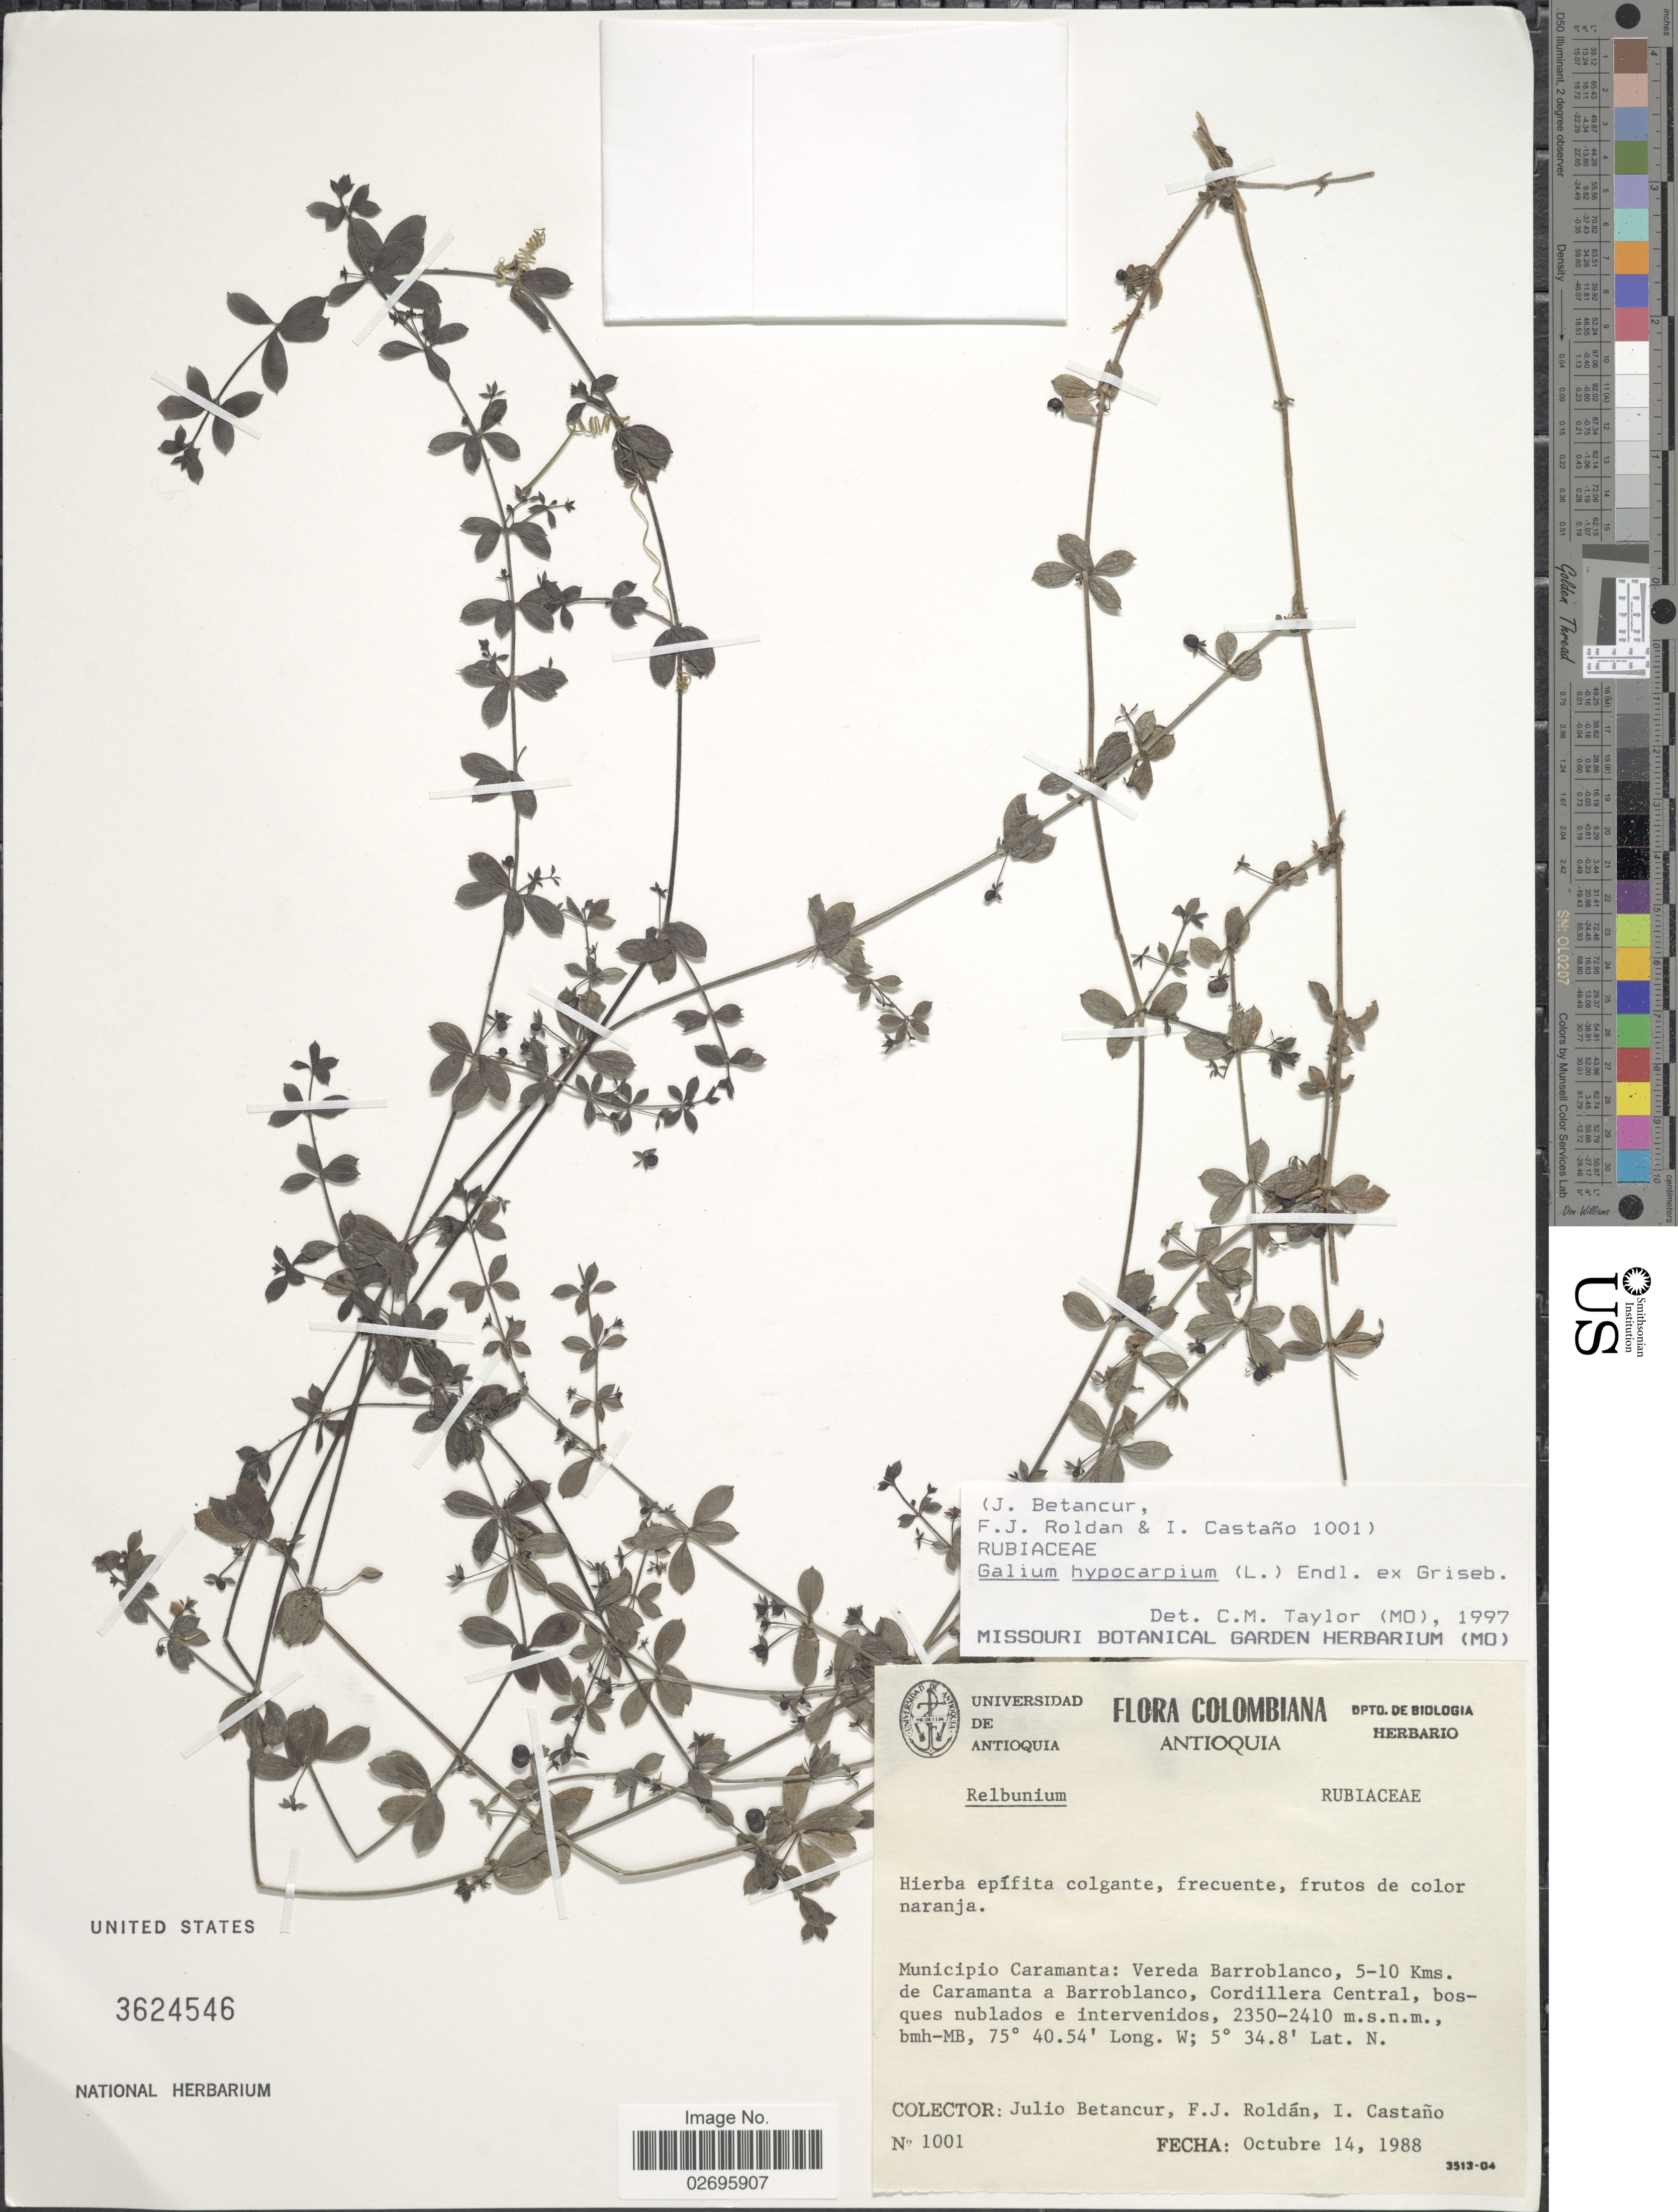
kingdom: Plantae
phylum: Tracheophyta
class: Magnoliopsida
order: Gentianales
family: Rubiaceae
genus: Galium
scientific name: Galium hypocarpium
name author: (L.) Endl. ex Griseb.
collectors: J. Betancur, F. J. Roldán & I. Castaño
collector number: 1001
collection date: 1988-10-14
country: Colombia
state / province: Antioquia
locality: Municipio Caramanta: Vereda Barroblanco, 5-10 Kms de Caramanta a Barroblanco, Cordillera Central, bosques nublados e intervenidos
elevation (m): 2350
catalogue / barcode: US 3624546